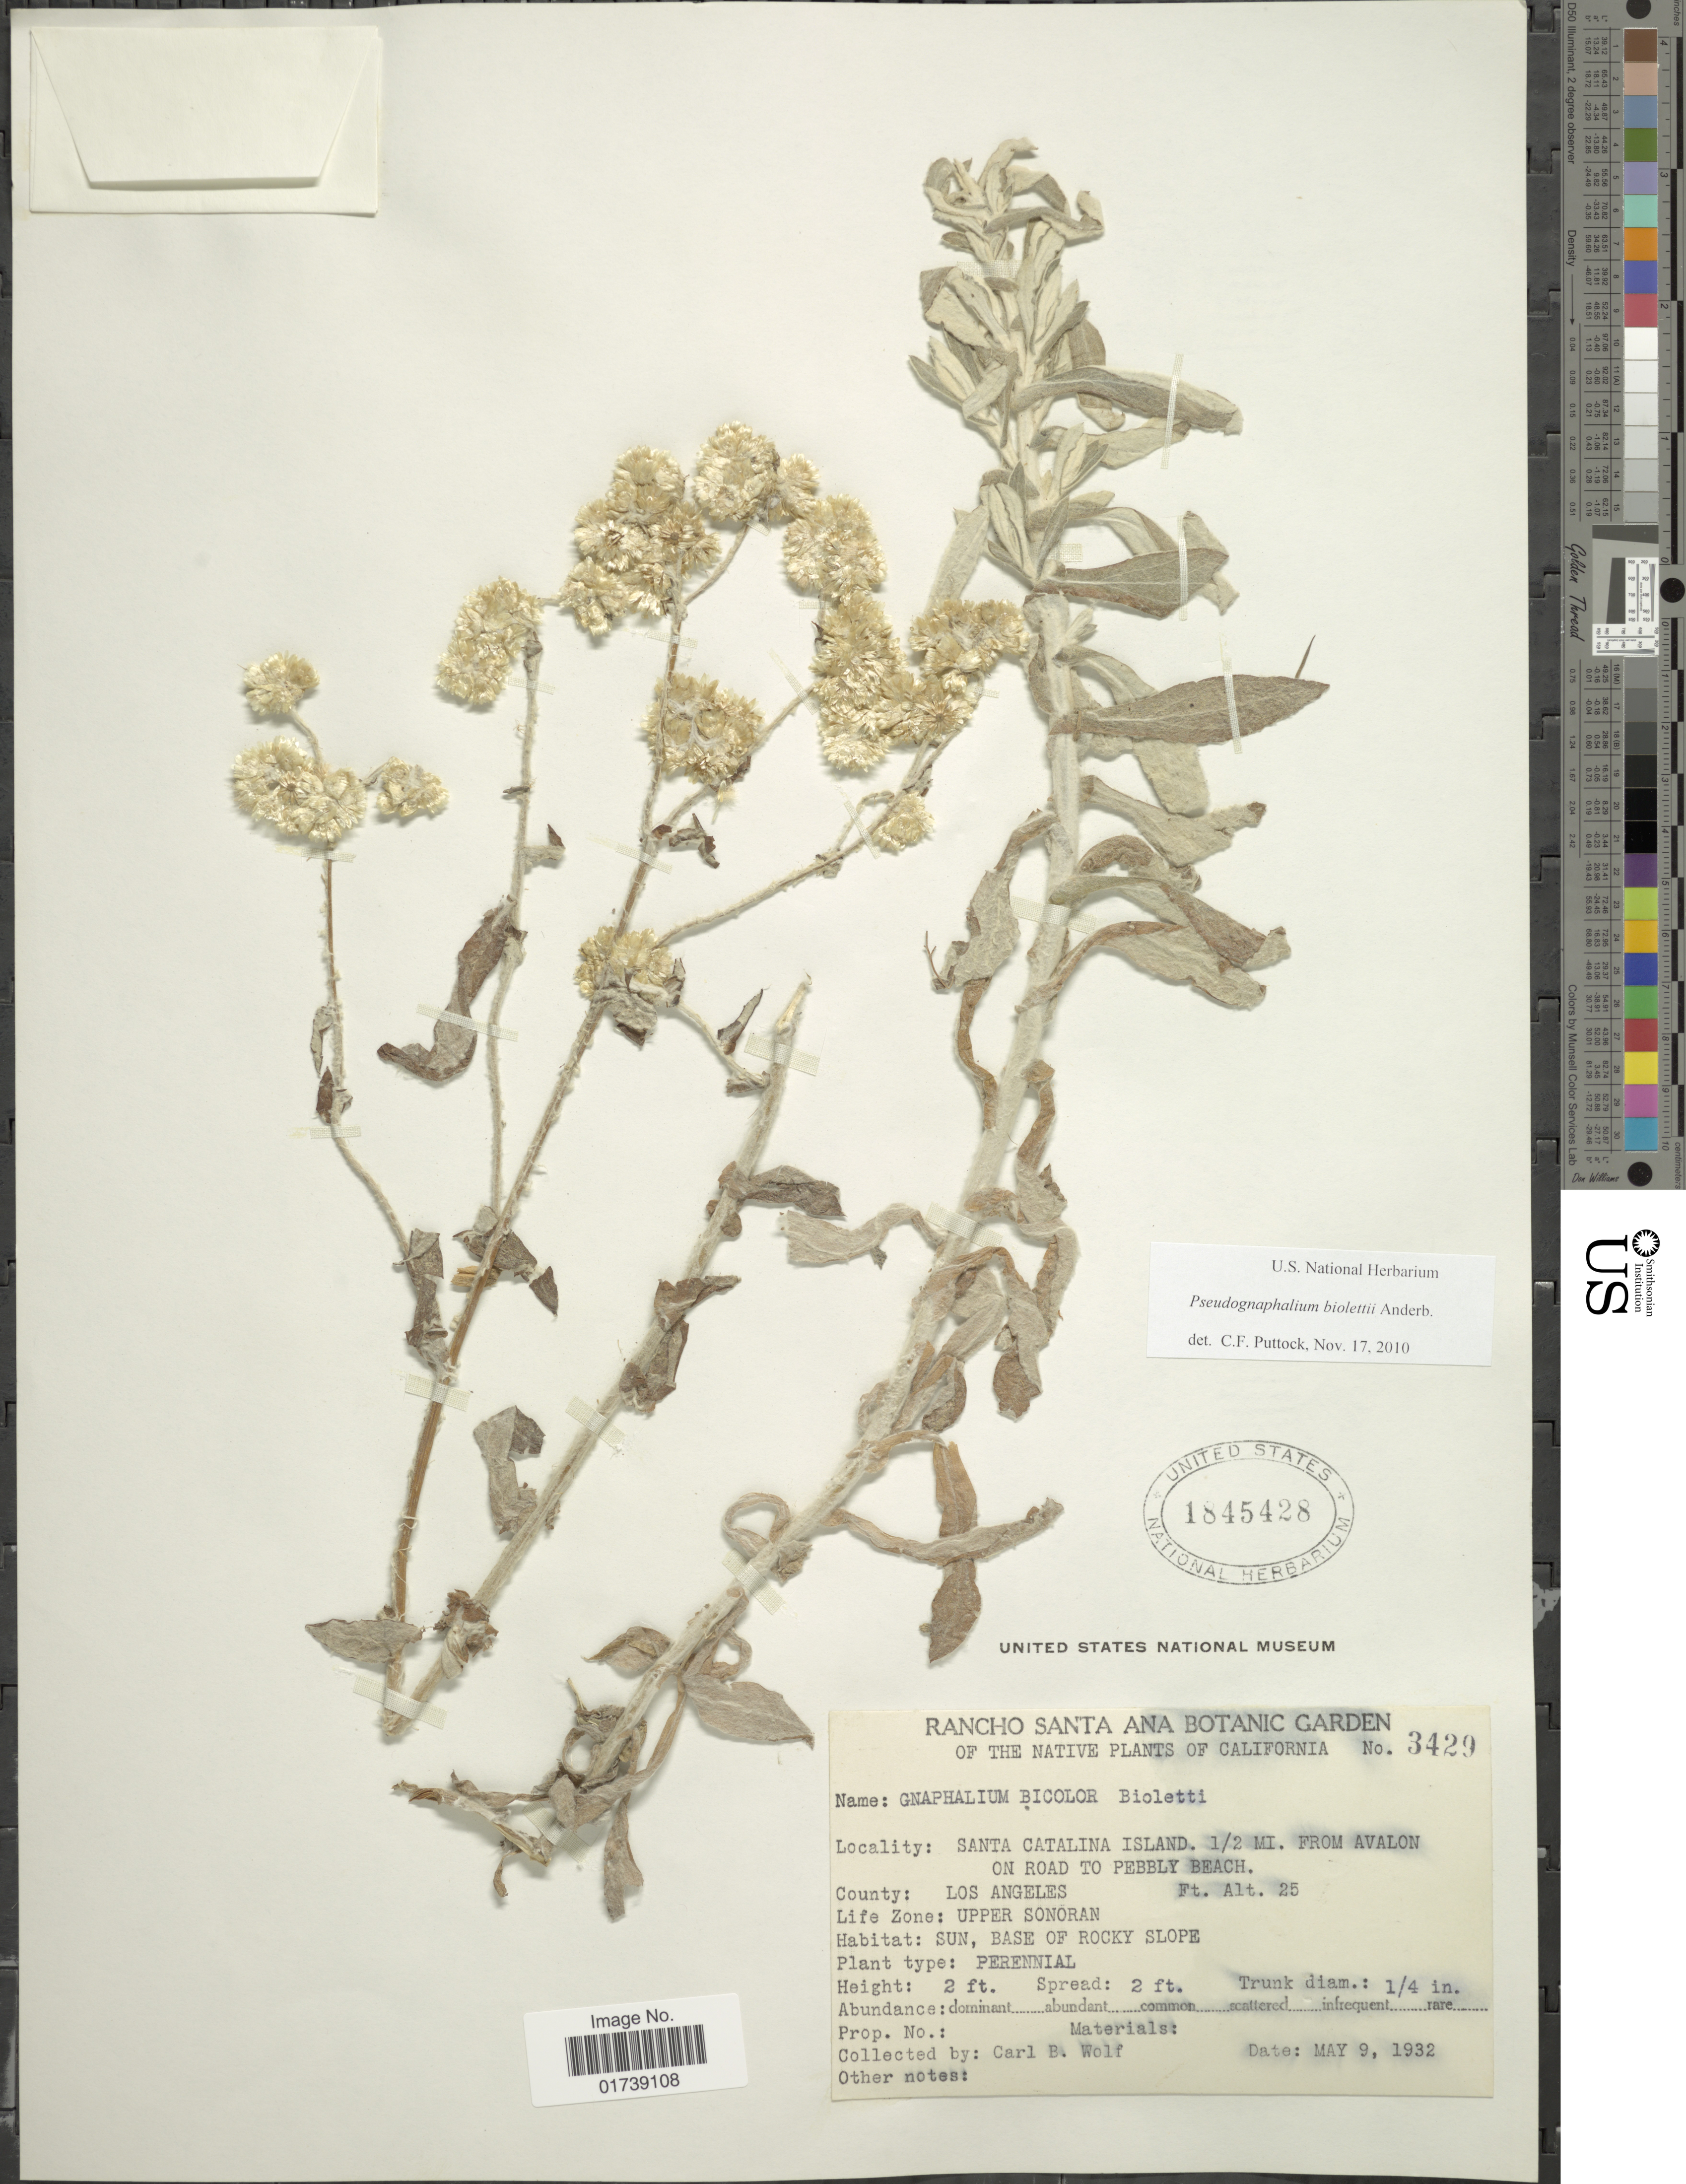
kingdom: Plantae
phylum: Tracheophyta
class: Magnoliopsida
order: Asterales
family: Asteraceae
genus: Pseudognaphalium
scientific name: Pseudognaphalium biolettii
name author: Anderb.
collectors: C. B. Wolf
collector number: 3429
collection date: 1932-05-09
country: United States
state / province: California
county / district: Los Angeles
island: Santa Catalina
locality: Santa Catalina Island, 1/2 Mi. from Avalon on road to Pebbly Beach, County Los Angeles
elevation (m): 8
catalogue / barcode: US 1845428